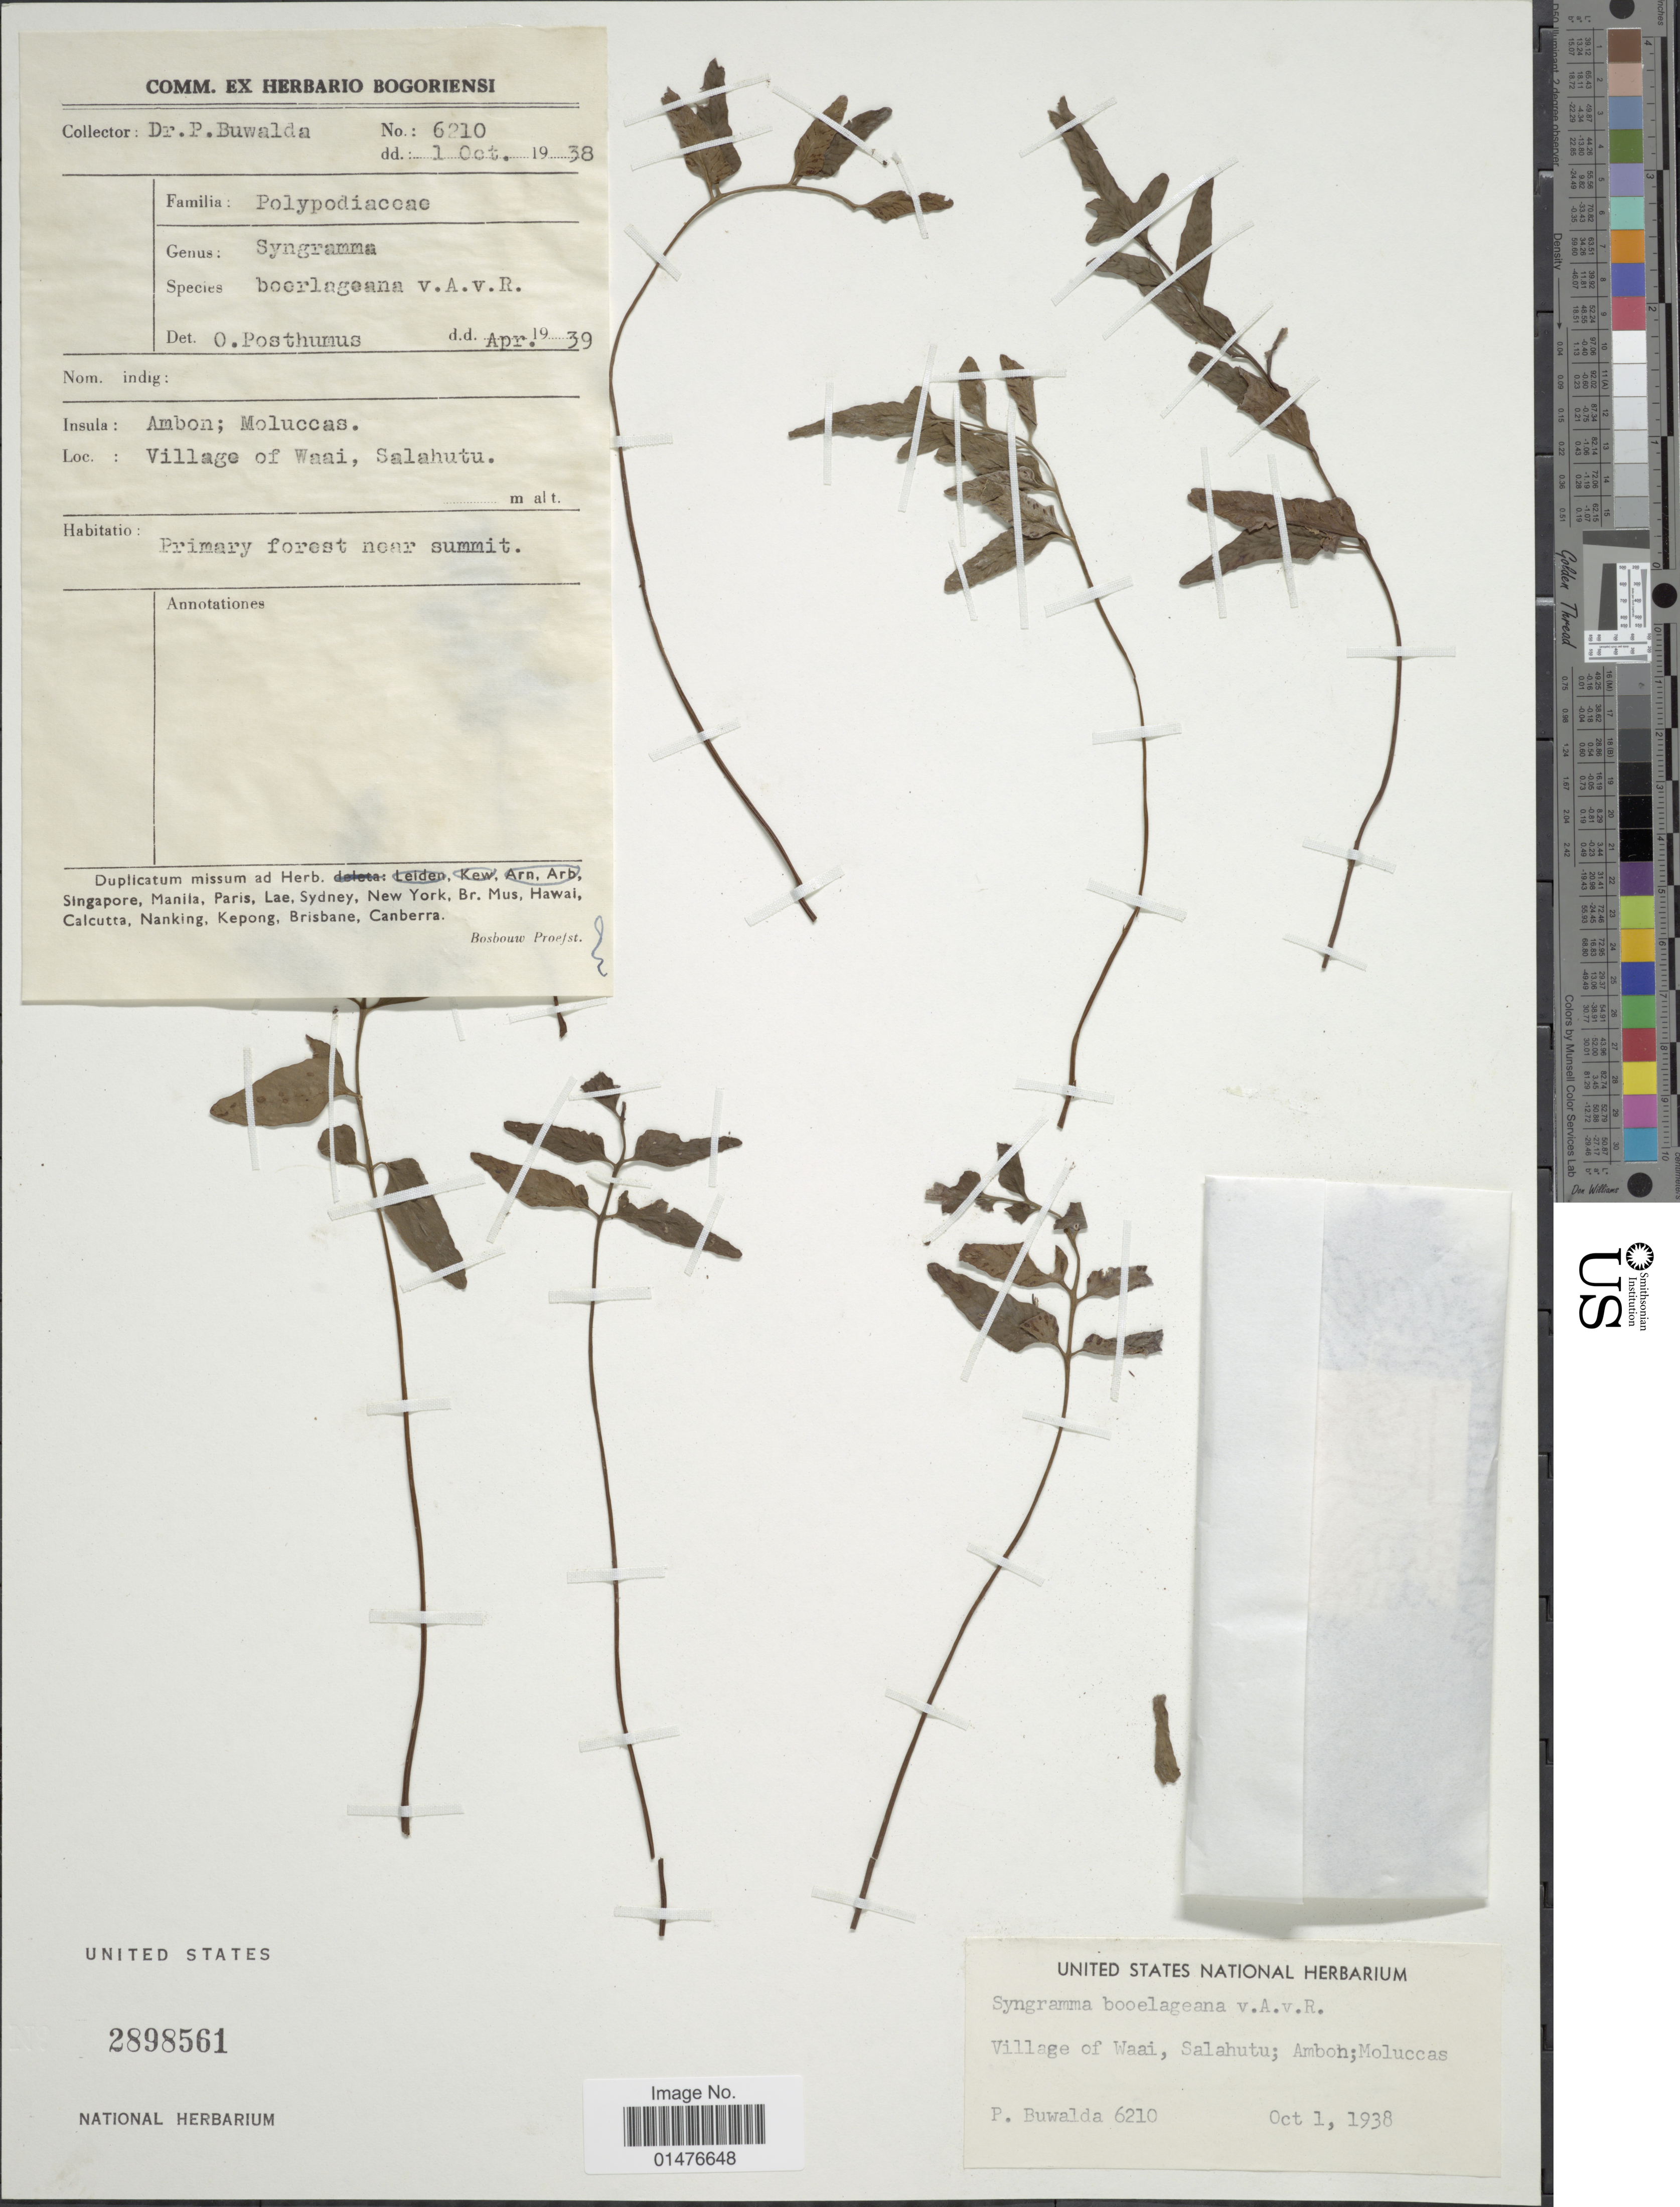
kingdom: Plantae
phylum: Tracheophyta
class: Polypodiopsida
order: Polypodiales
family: Pteridaceae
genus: Syngramma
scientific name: Syngramma booegleana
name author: Alderw.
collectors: P. Buwalda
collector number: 6210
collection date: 1938-10-01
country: Indonesia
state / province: Maluku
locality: Village of Waai, Salahutu, Ambon Moluccas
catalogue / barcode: US 2898561